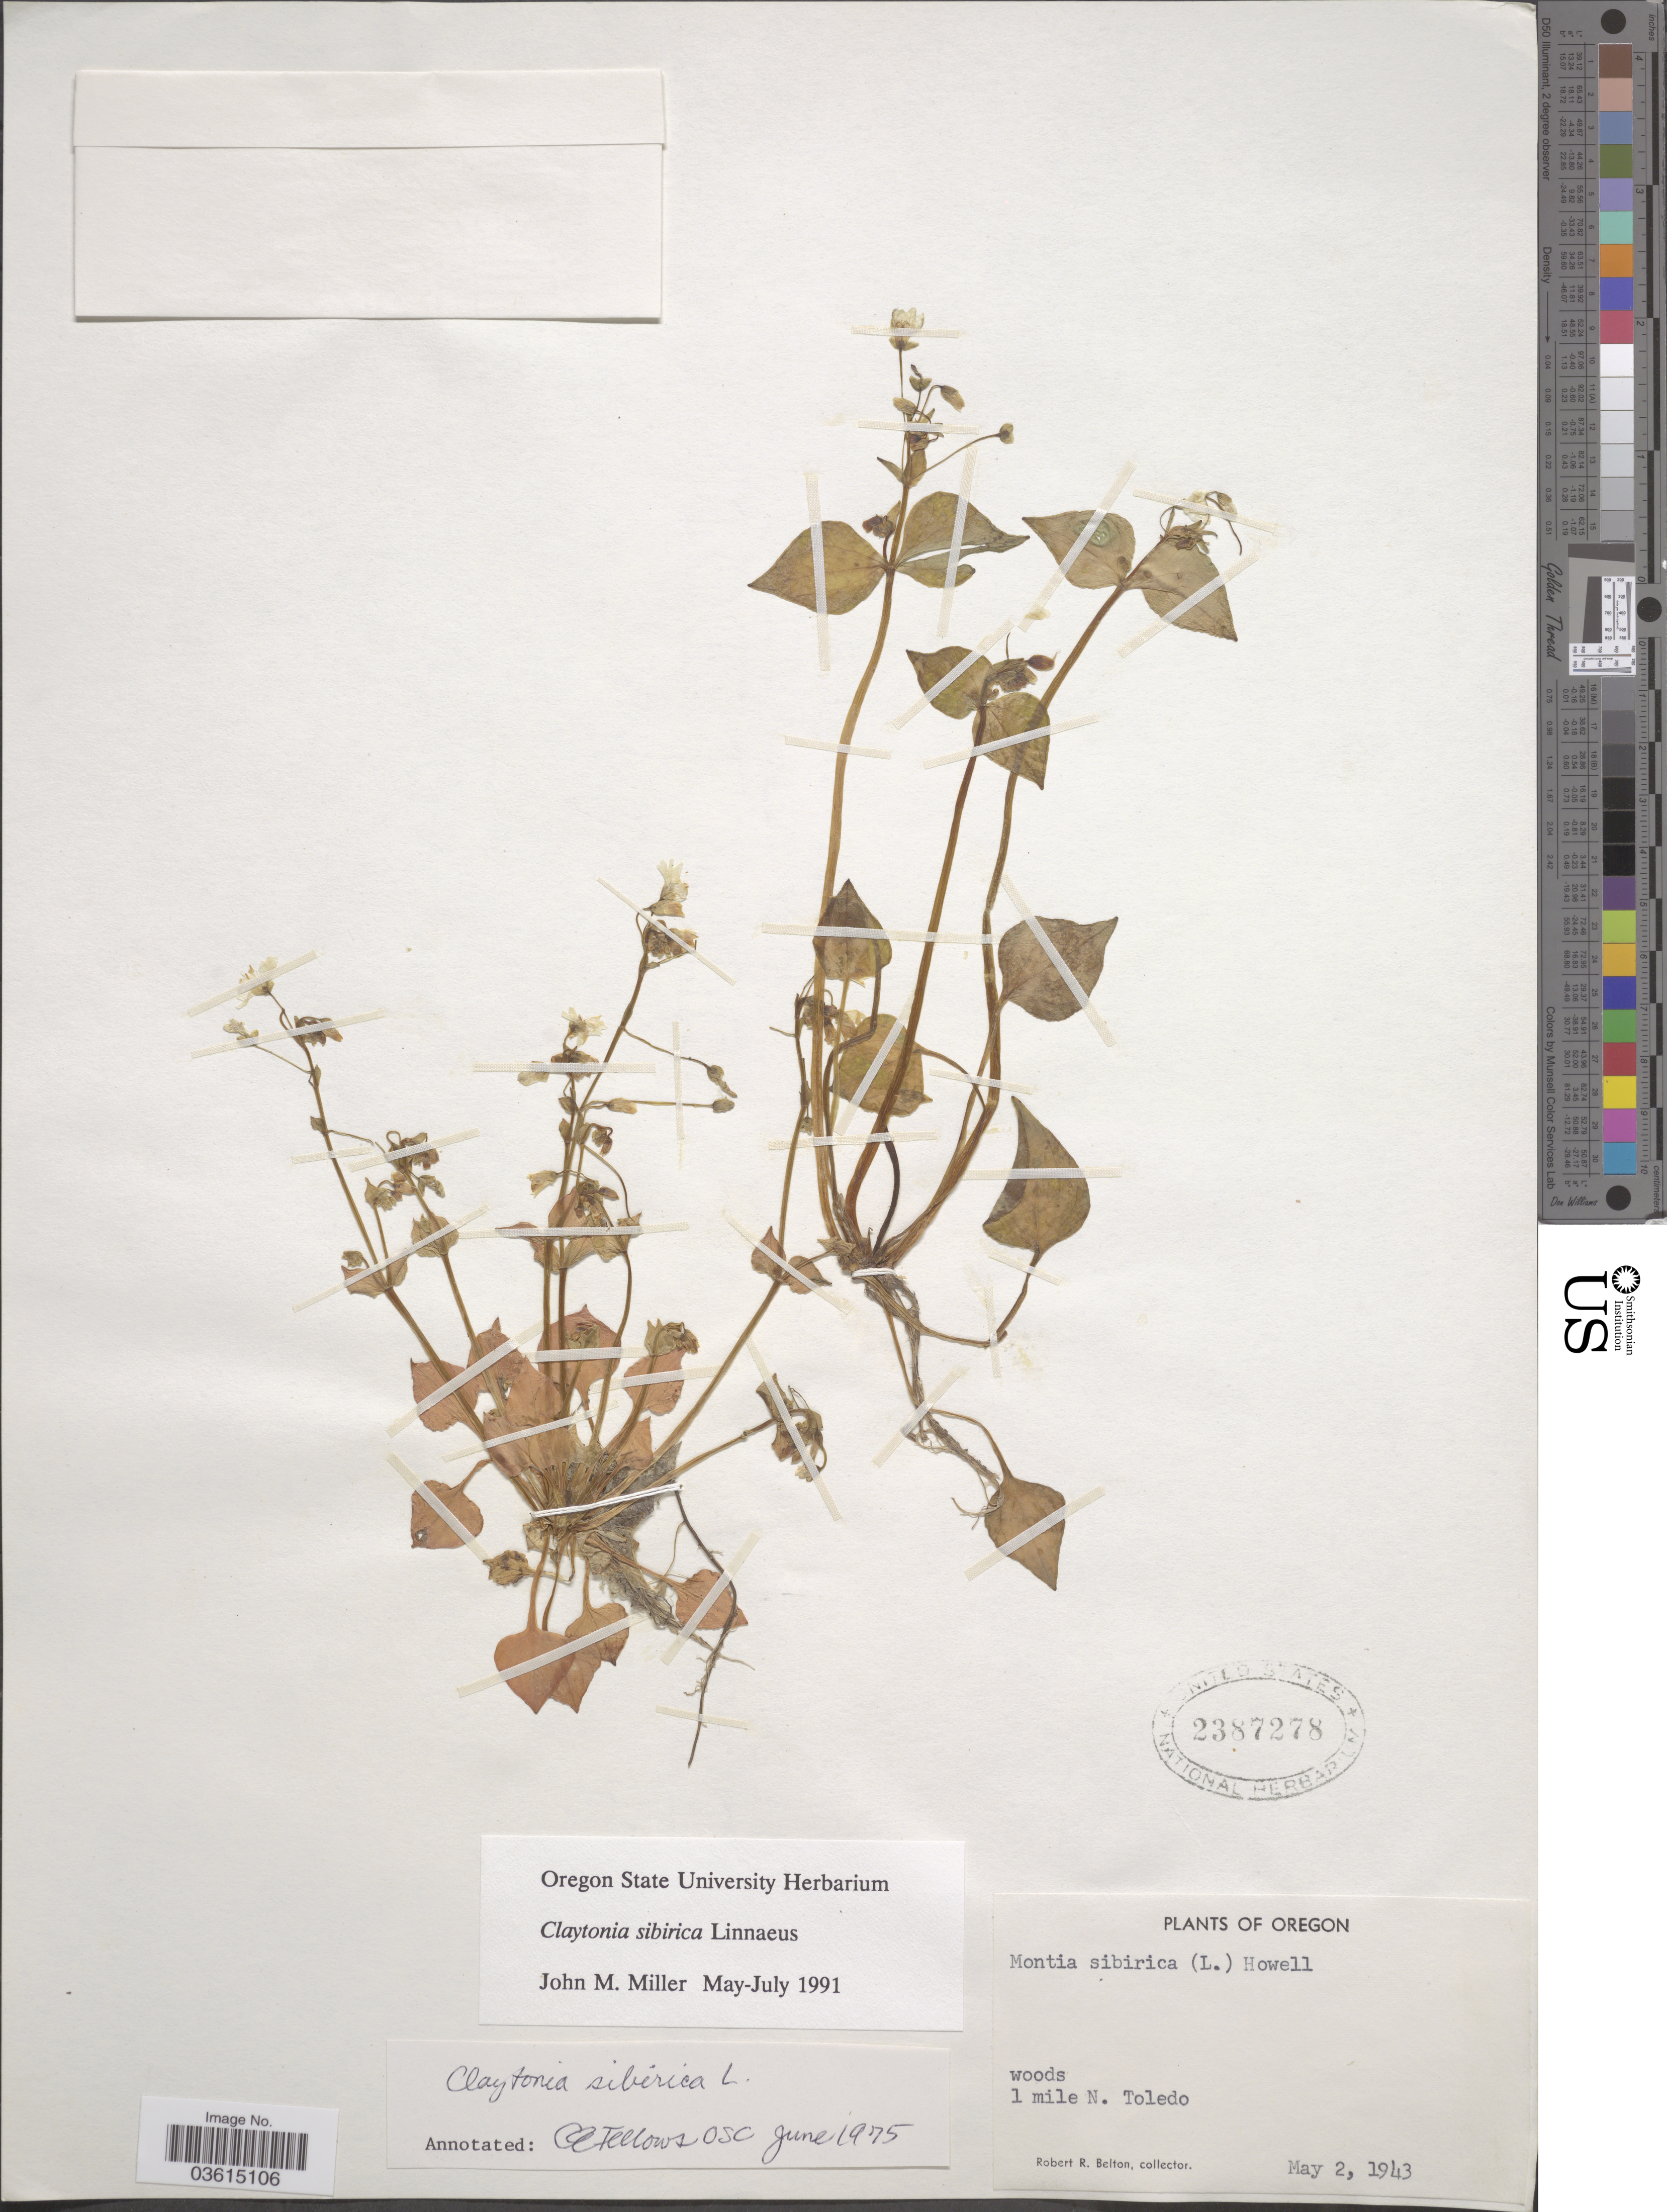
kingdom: Plantae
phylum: Tracheophyta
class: Magnoliopsida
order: Caryophyllales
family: Montiaceae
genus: Claytonia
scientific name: Claytonia sibirica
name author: L.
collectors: R. Belton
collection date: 1943-05-02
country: United States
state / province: Oregon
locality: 1 mile N. Toledo.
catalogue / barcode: US 2387278